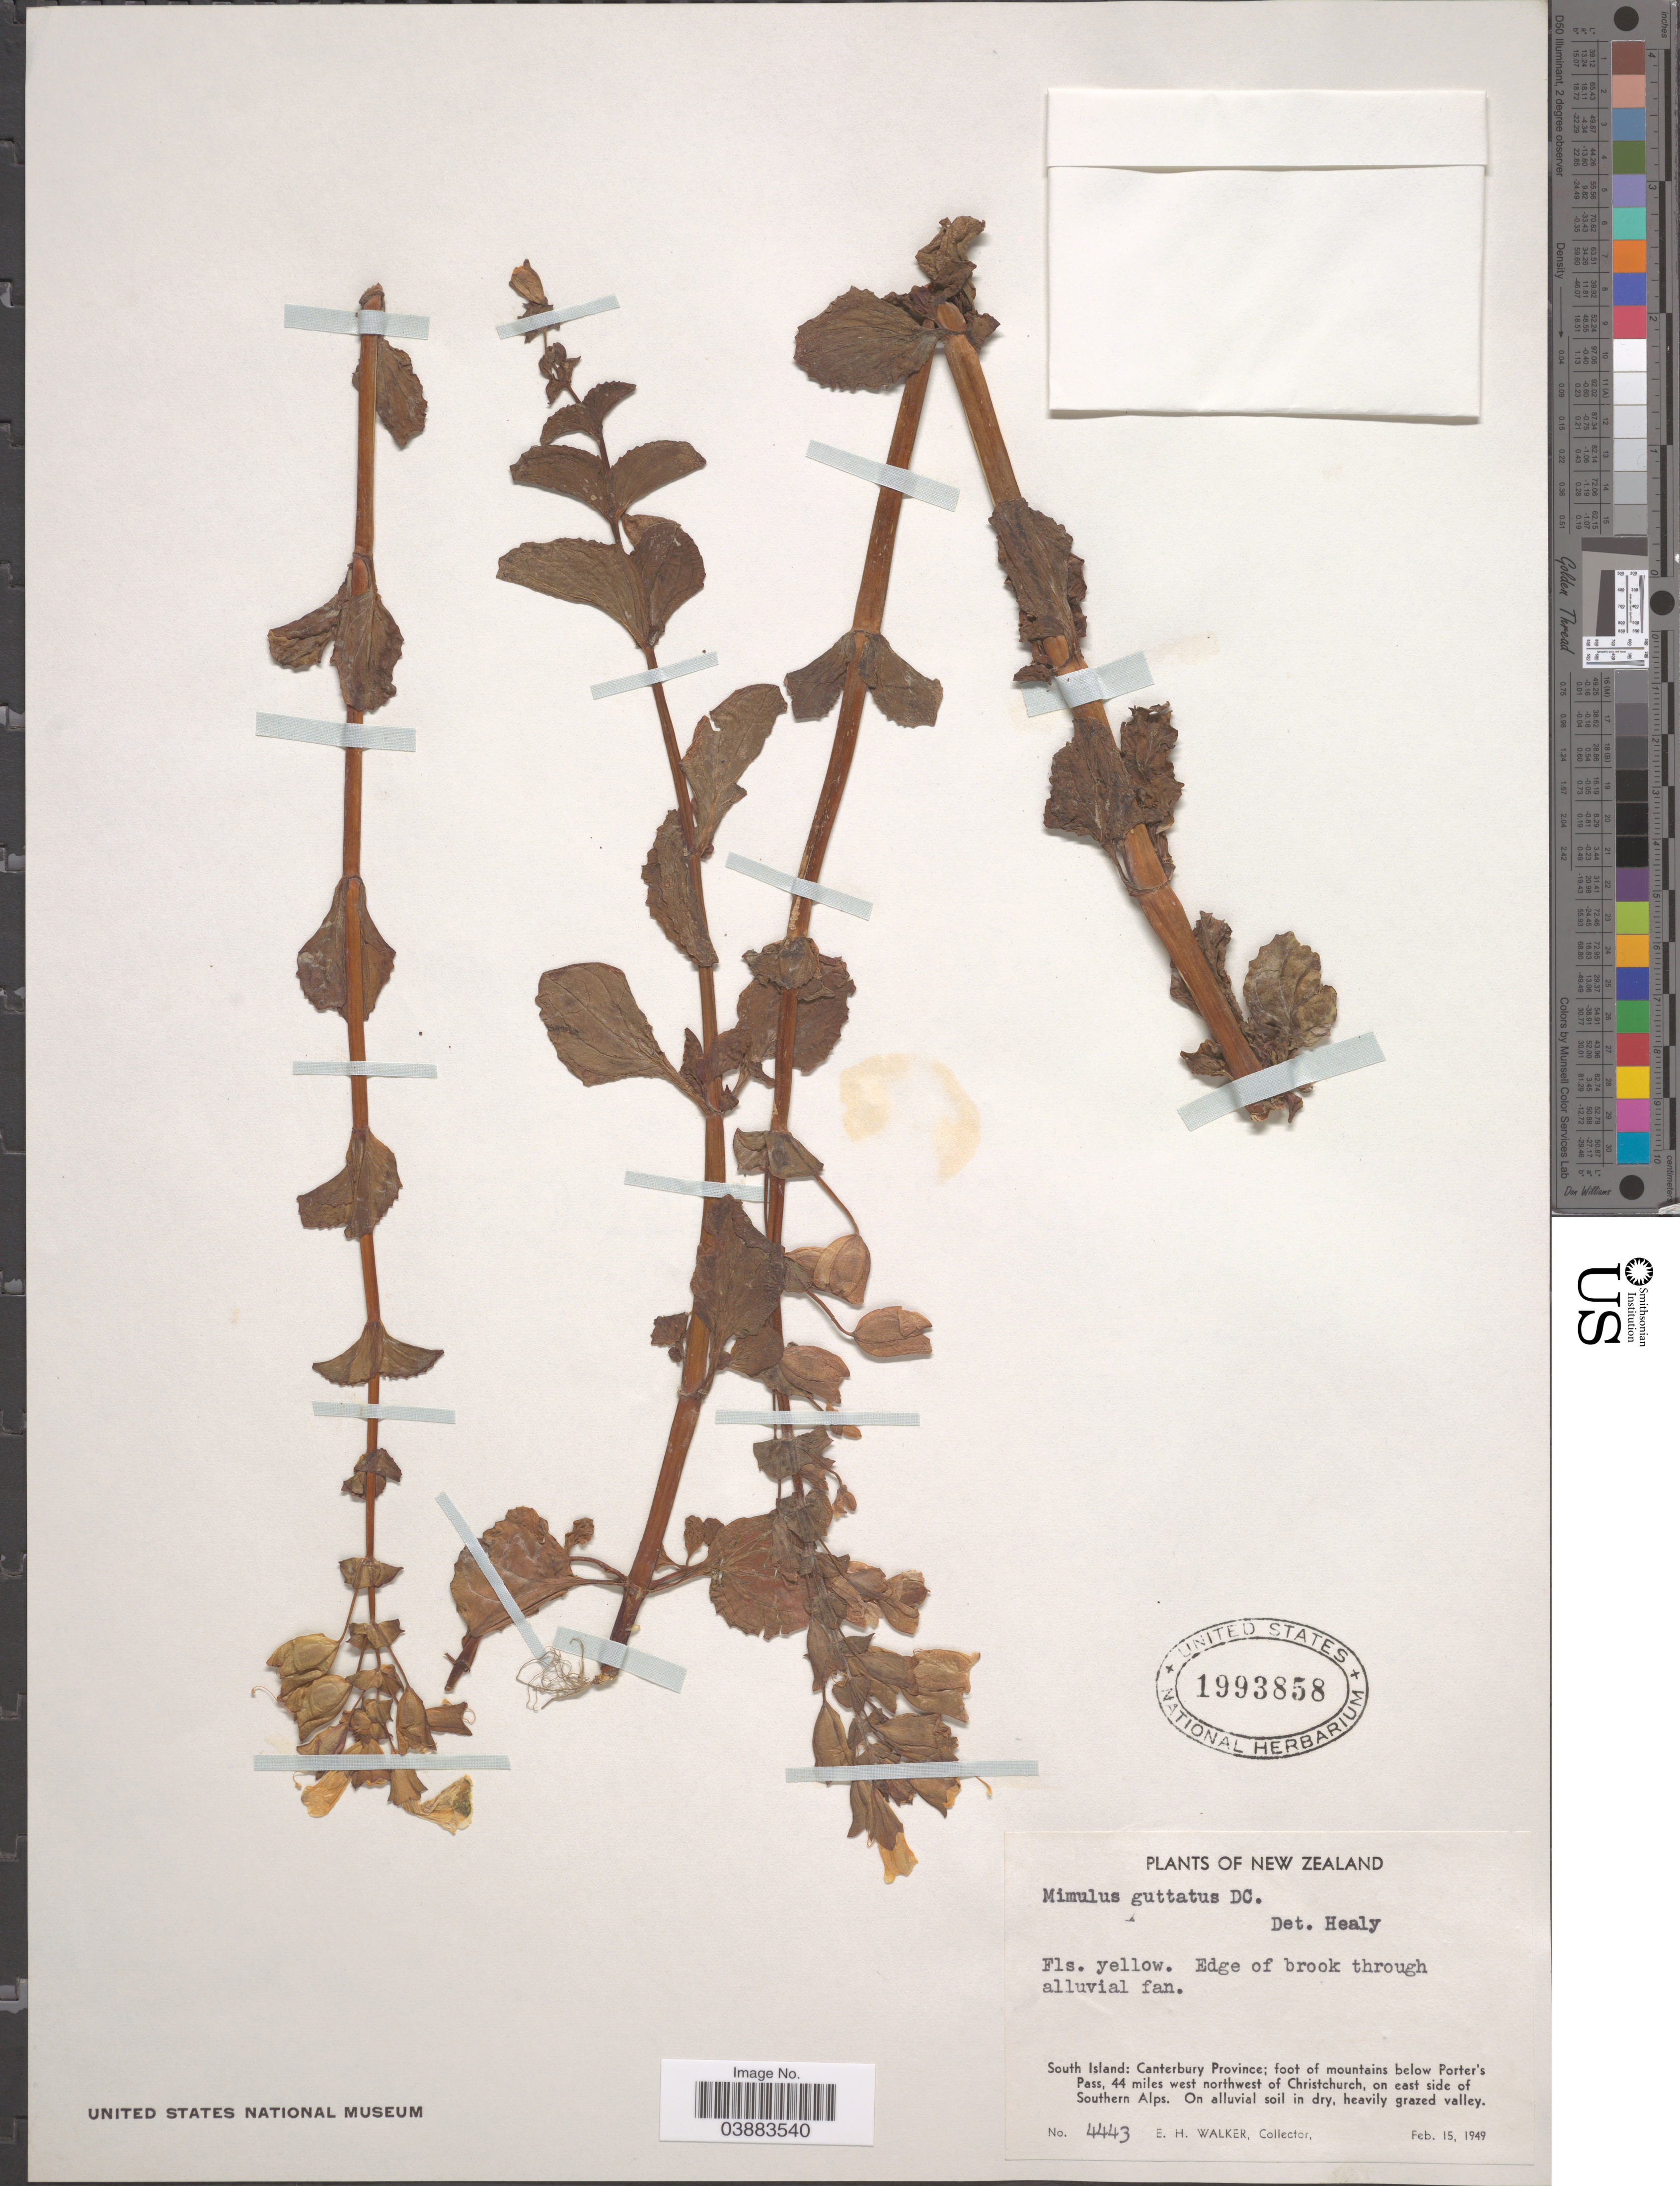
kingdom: Plantae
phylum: Tracheophyta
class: Magnoliopsida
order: Lamiales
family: Phrymaceae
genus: Mimulus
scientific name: Mimulus guttatus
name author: DC.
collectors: E. H. Walker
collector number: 4443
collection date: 1949-02-15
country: New Zealand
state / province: Canterbury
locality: South Island: foot of mountains below Porter's Pass, 44 miles west northwest of Christchurch, on east side of Southern Alps.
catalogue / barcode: US 1993858